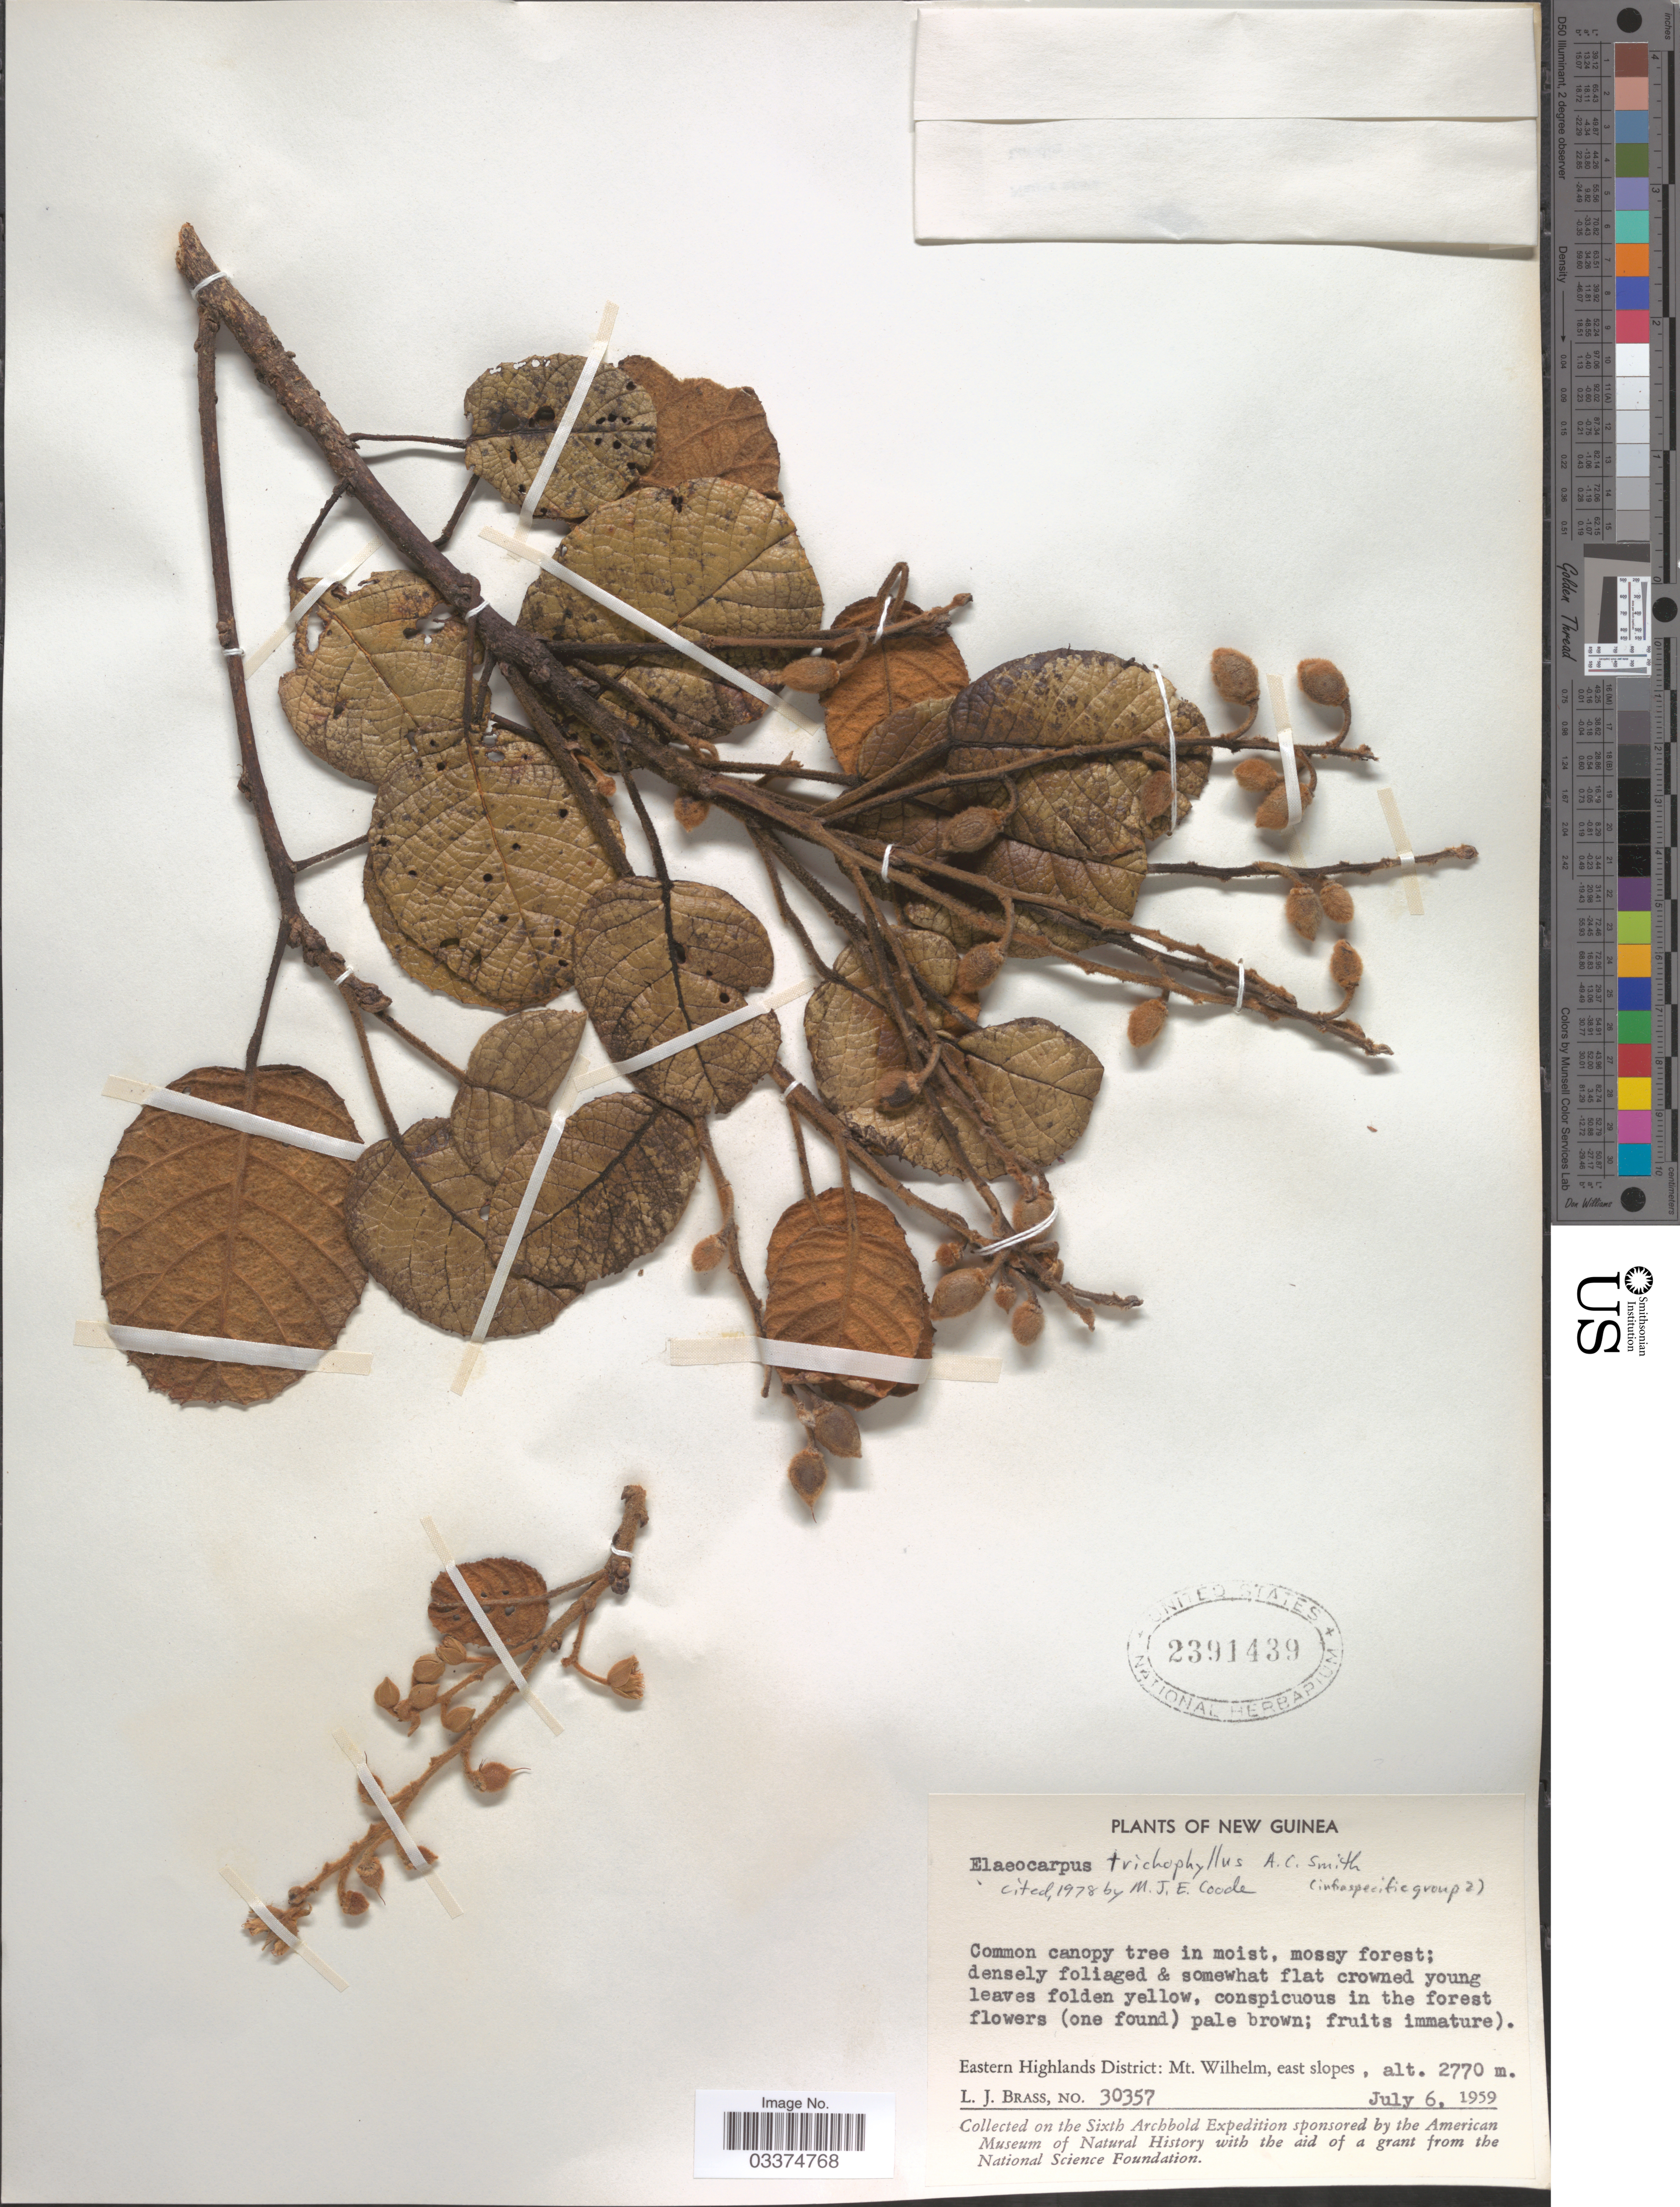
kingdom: Plantae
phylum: Tracheophyta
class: Magnoliopsida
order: Oxalidales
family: Elaeocarpaceae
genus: Elaeocarpus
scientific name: Elaeocarpus trichophyllus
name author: A.C. Sm.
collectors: L. J. Brass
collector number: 30357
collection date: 1959-07-06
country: Papua New Guinea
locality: New Guinea. Eastern Highlands District: Mt. Wilhelm, east slopes.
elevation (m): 2770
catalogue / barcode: US 2391439